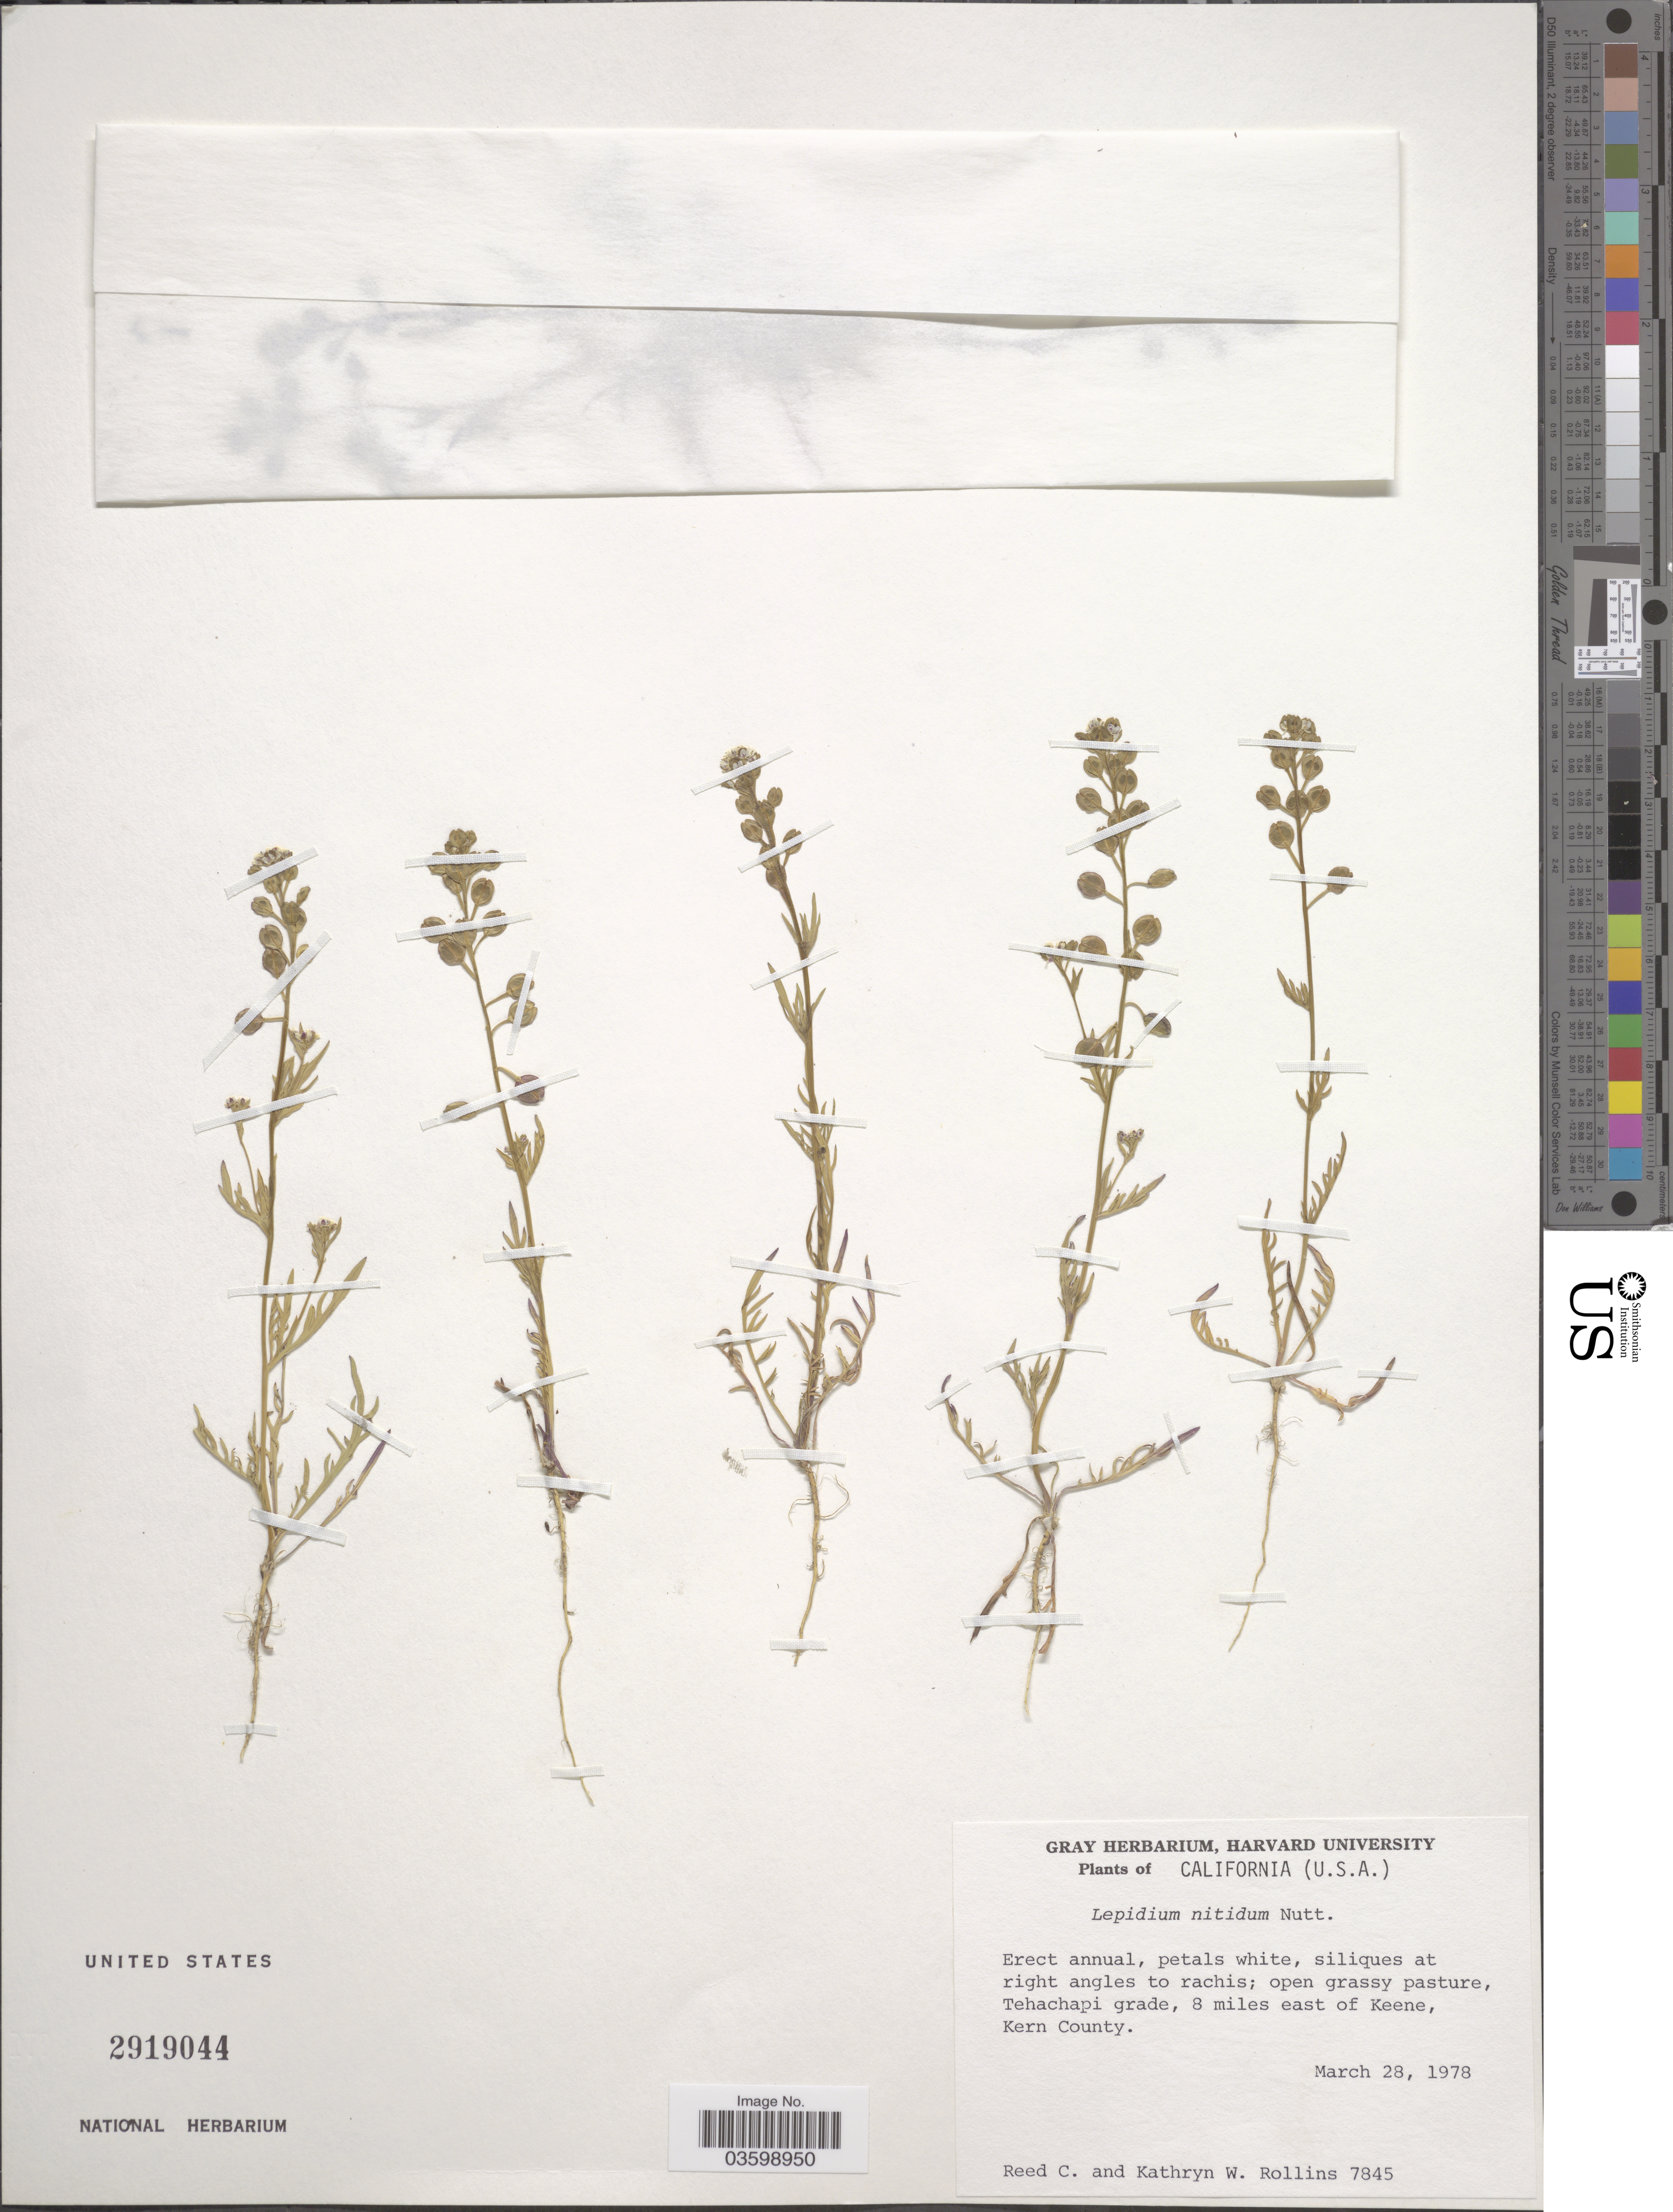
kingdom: Plantae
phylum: Tracheophyta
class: Magnoliopsida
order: Brassicales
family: Brassicaceae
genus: Lepidium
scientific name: Lepidium nitidum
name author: Nutt.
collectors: R. C. Rollins & K. W. Rollins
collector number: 7845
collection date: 1978-03-28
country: United States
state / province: California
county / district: Kern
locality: Open grassy pasture, Tehachapi grade, 8 miles east of Keene, Kern County.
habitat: open grassy pasture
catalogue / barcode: US 2919044